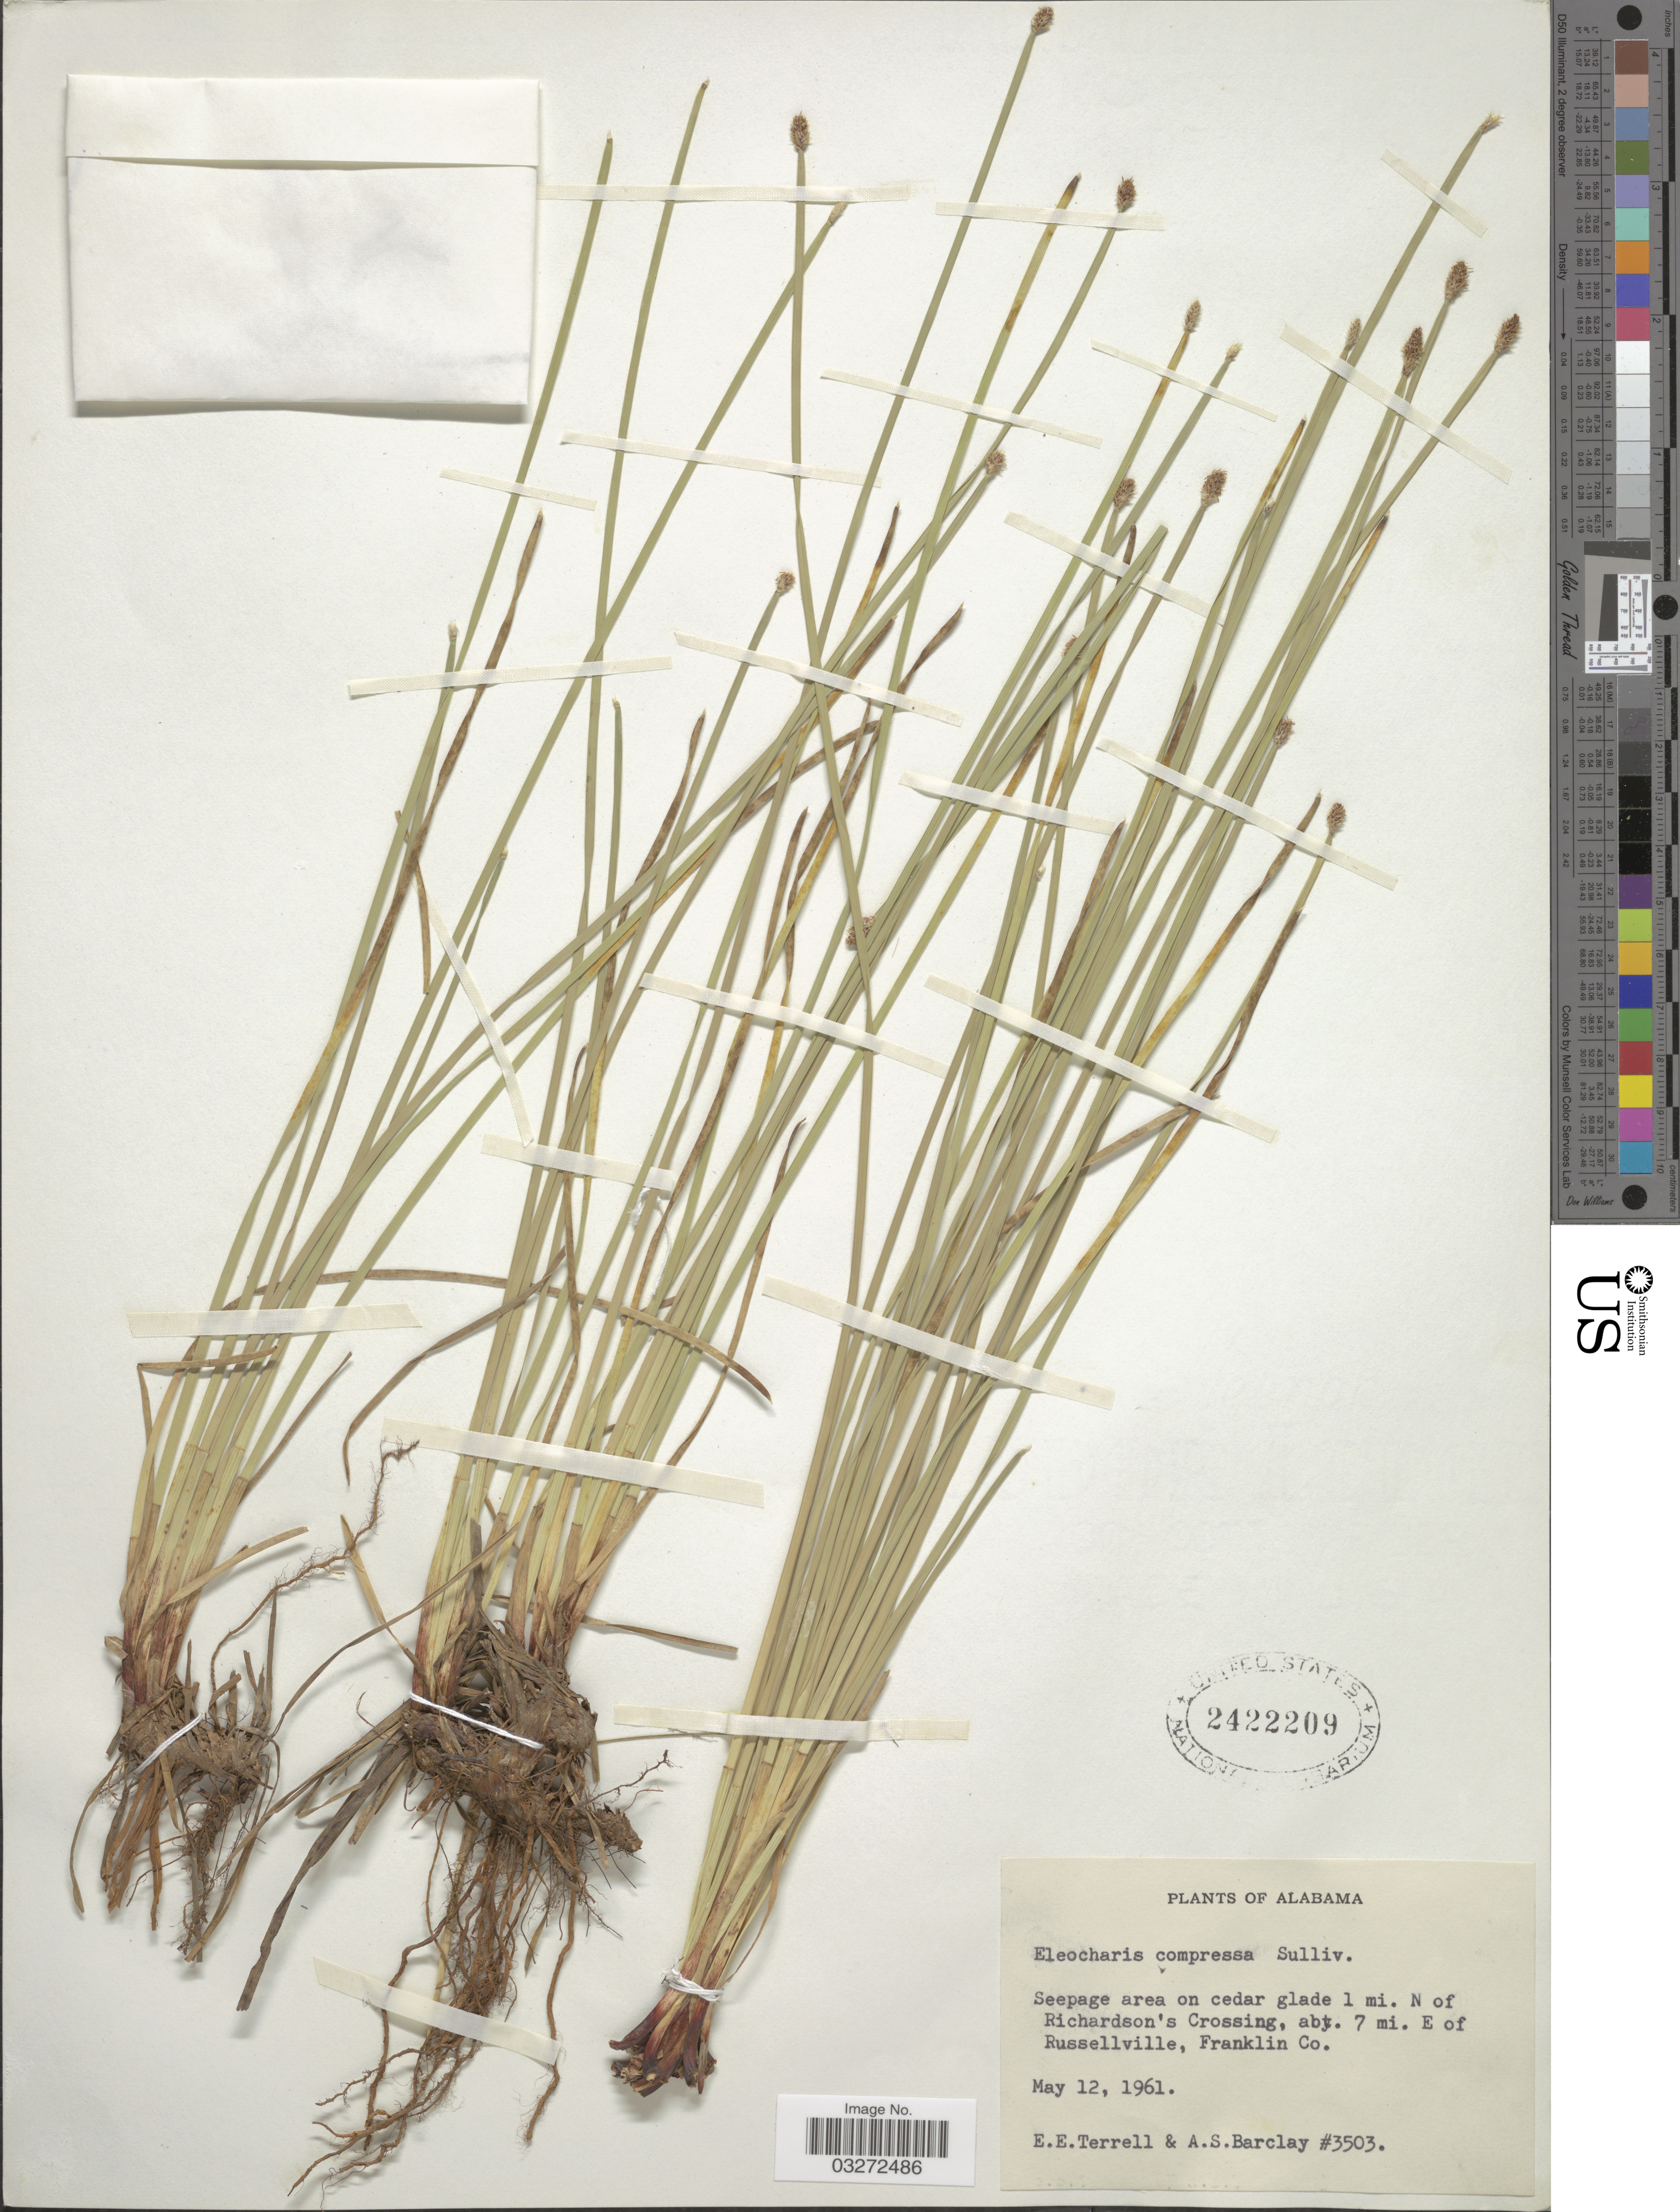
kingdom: Plantae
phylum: Tracheophyta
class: Liliopsida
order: Poales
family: Cyperaceae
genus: Eleocharis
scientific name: Eleocharis compressa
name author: Sull.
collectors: E. E. Terrell & A. S. Barclay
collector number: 3503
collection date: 1961-05-12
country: United States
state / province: Alabama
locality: Seepage area on cedar glade 1 mi. N of Richardson's Crossing, abt. 7 mi. E of Russellville, Franklin Co.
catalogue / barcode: US 2422209